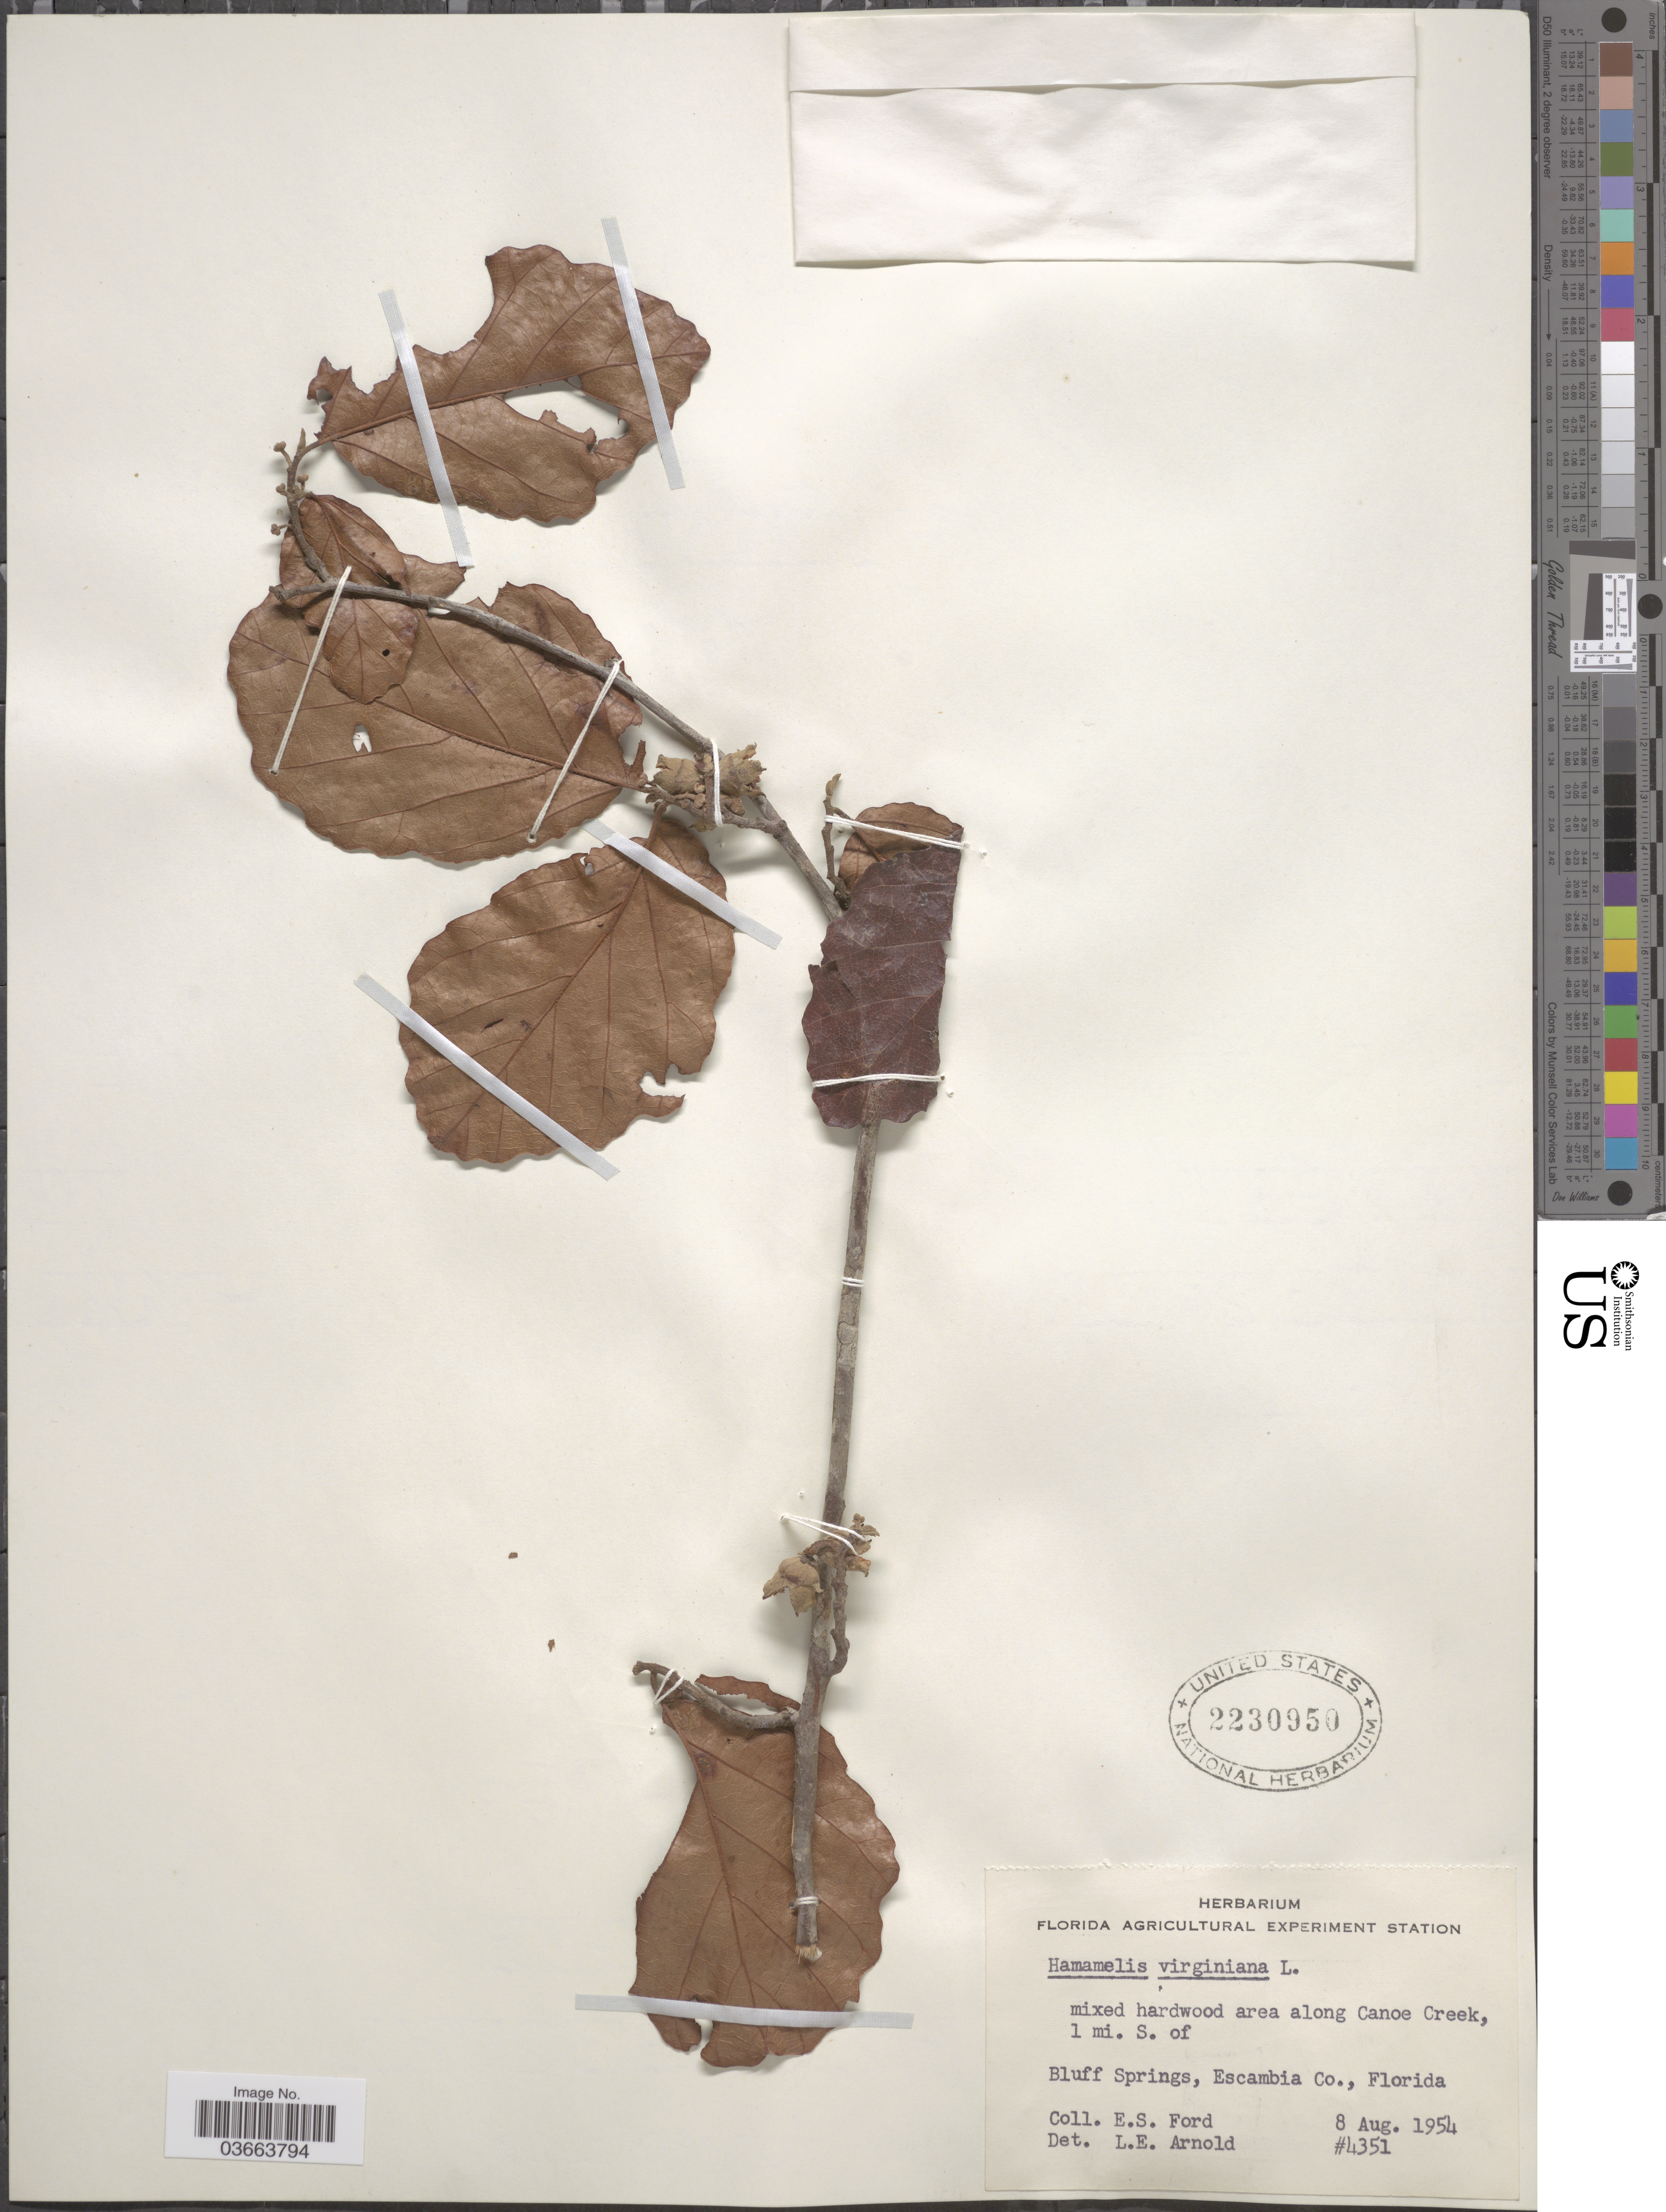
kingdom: Plantae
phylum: Tracheophyta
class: Magnoliopsida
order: Saxifragales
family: Hamamelidaceae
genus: Hamamelis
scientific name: Hamamelis macrophylla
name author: Pursh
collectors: E. Ford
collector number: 4351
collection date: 1954-08-08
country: United States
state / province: Florida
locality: Along Canoe Creek, 1 mi. S. of Bluff Springs, Escambia Co.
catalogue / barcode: US 2230950